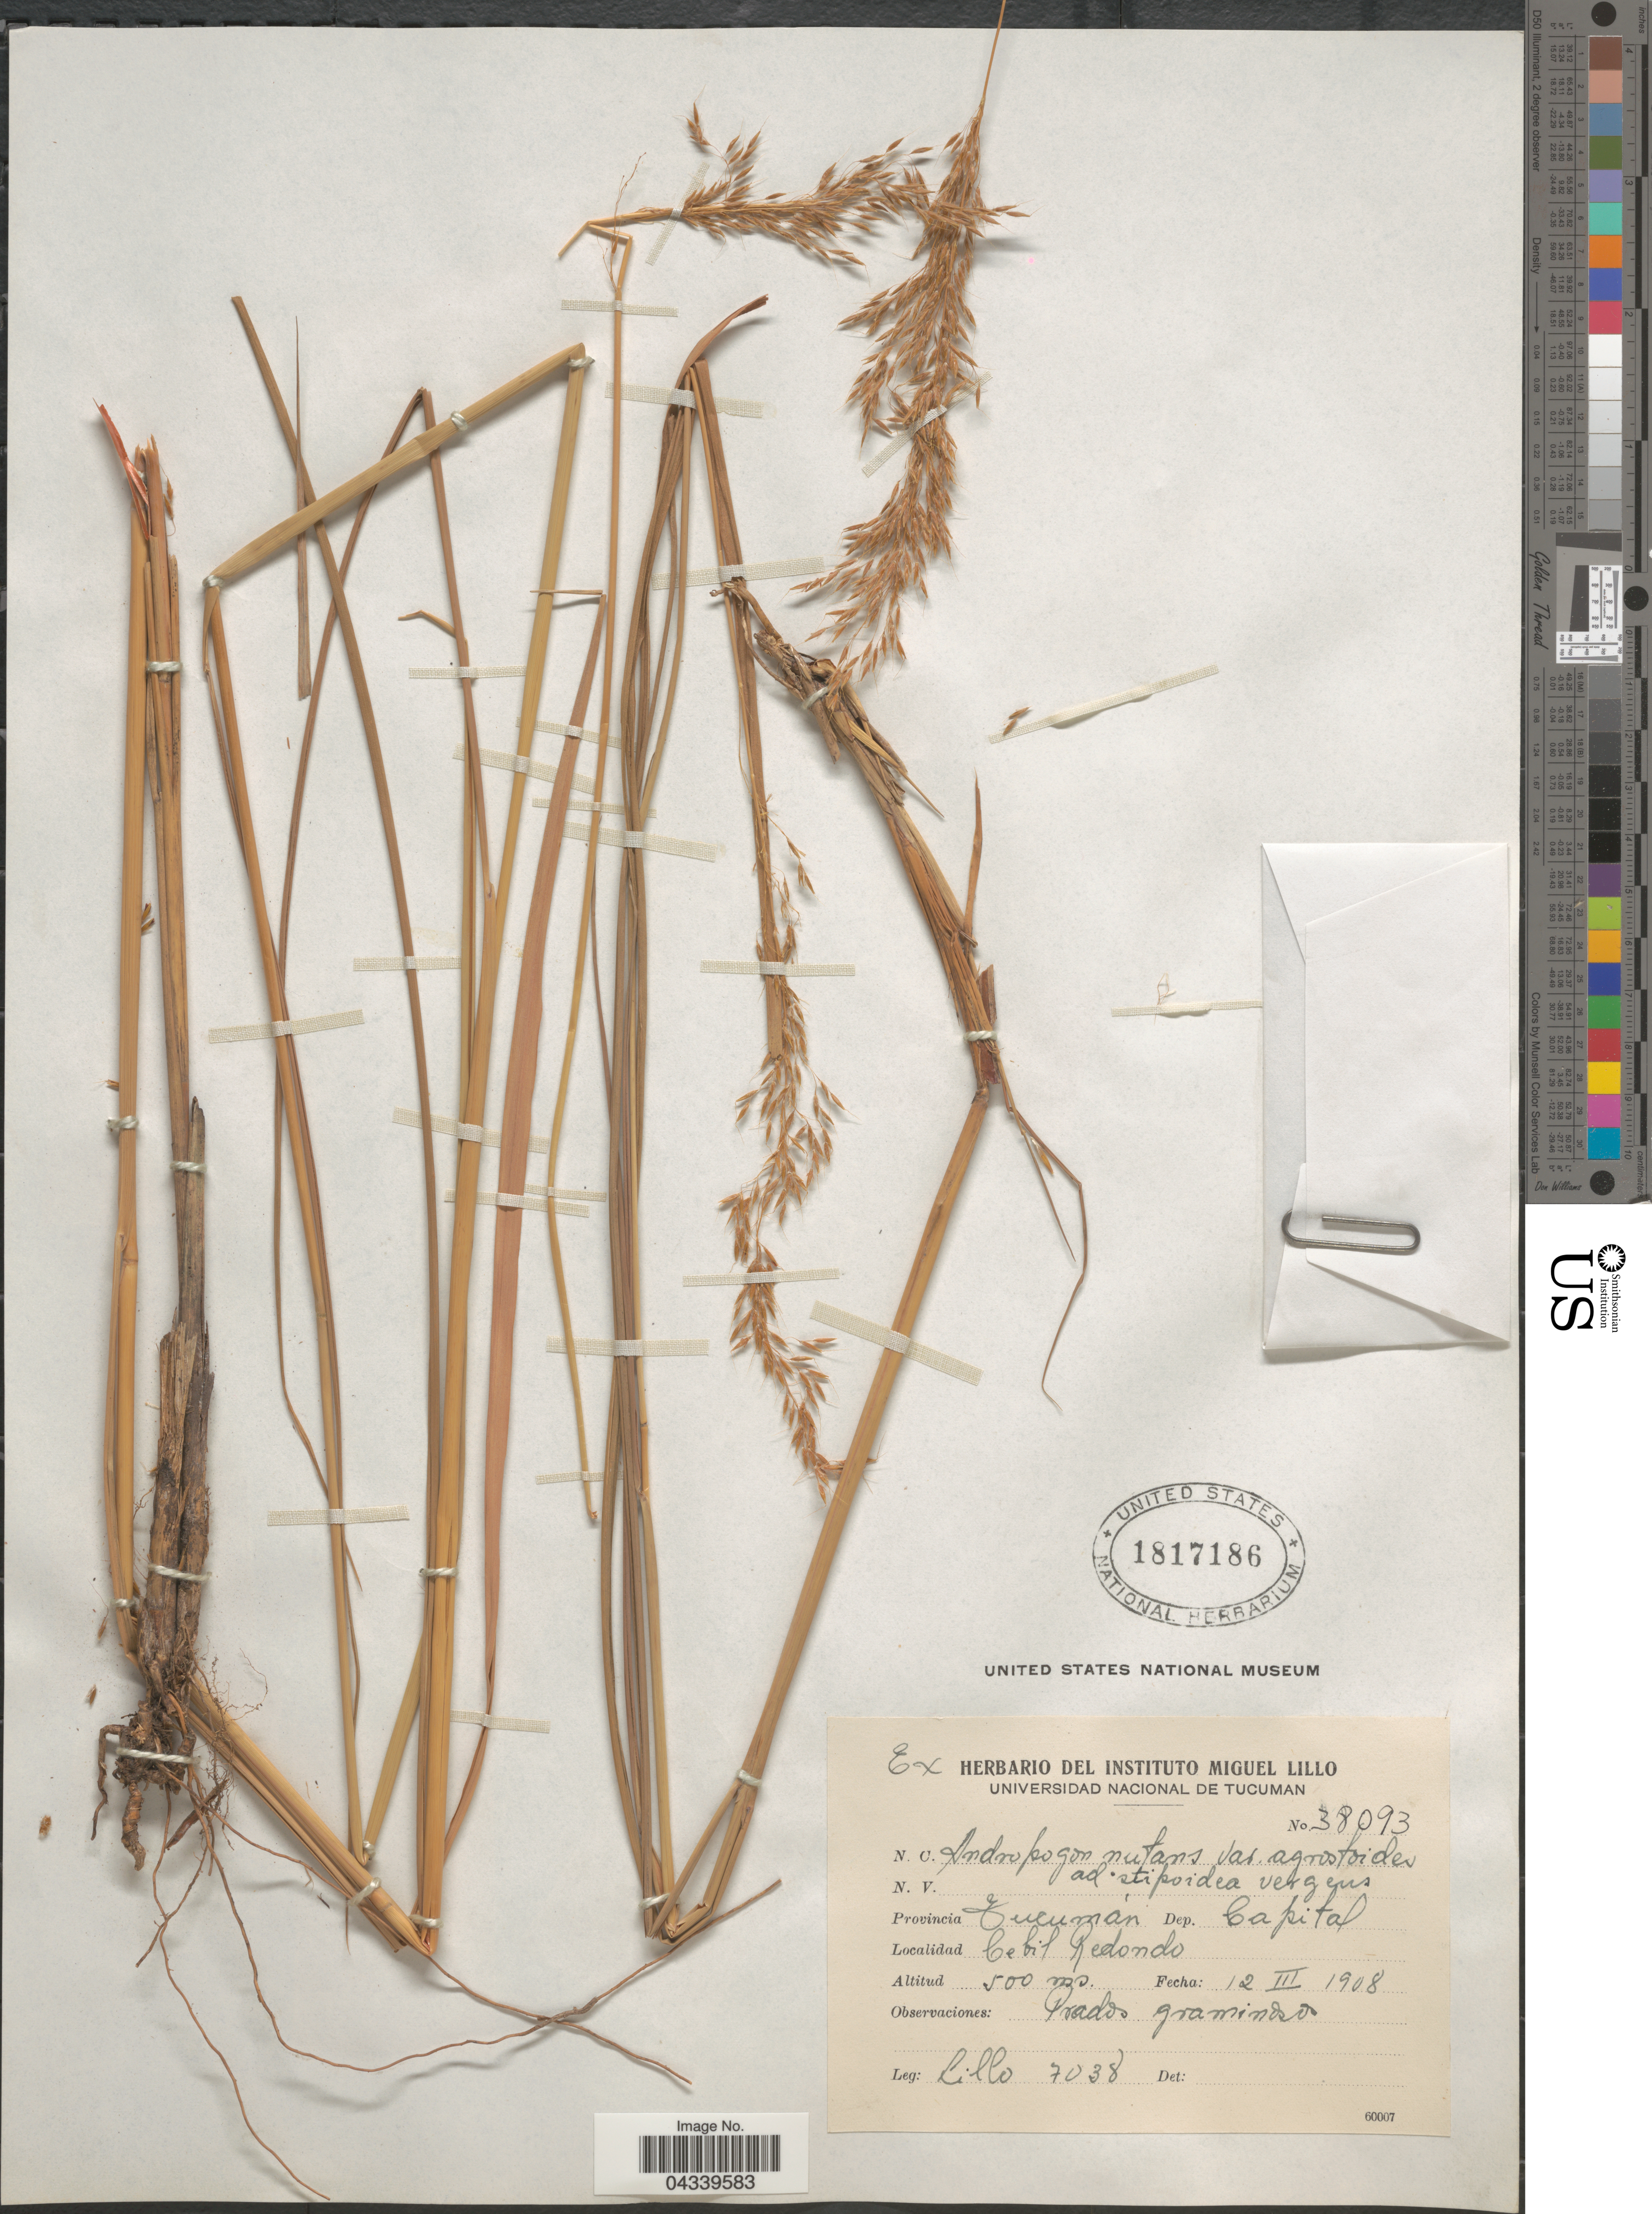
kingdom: Plantae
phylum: Tracheophyta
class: Liliopsida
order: Poales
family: Poaceae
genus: Sorghastrum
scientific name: Sorghastrum setosum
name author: (Griseb.) Hitchc.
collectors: M. Lillo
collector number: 7038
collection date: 1908-03-12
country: Argentina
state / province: Tucuman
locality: Dep. Capital. Cebil Redondo.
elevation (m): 500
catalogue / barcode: US 1817186